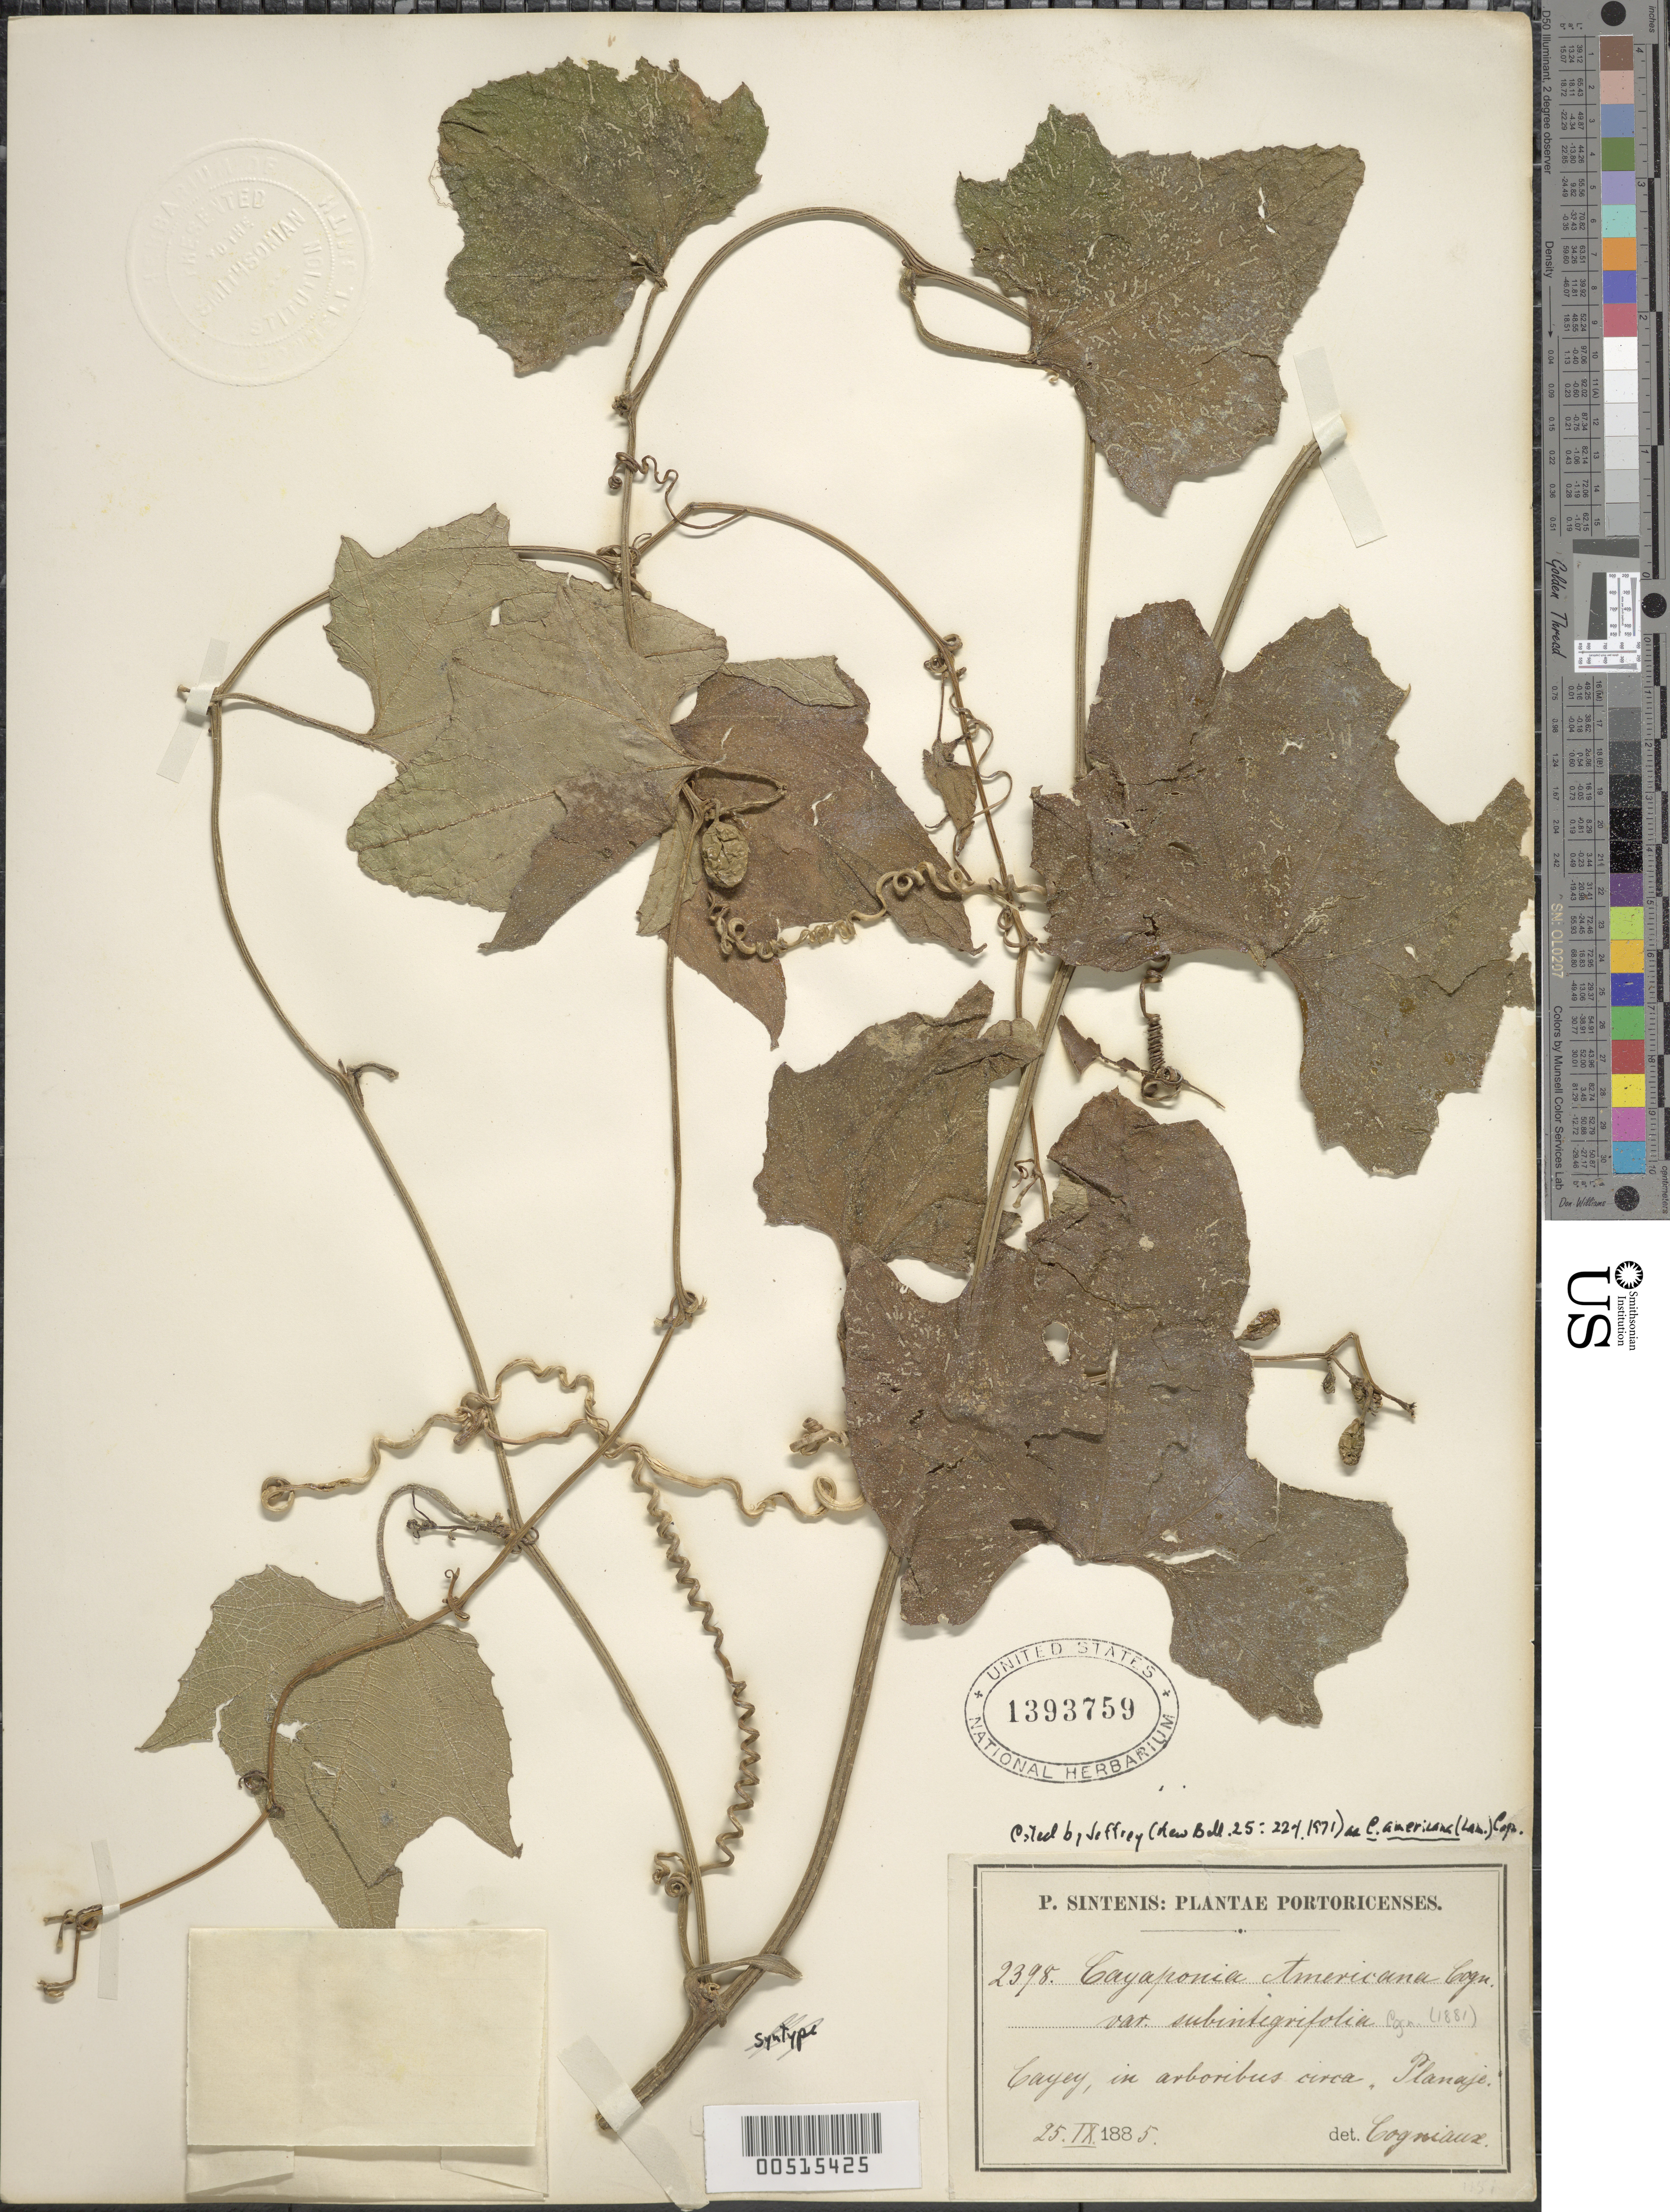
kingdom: Plantae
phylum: Tracheophyta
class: Magnoliopsida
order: Cucurbitales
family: Cucurbitaceae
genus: Cayaponia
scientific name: Cayaponia americana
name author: (Lam.) Cogn.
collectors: P. Sintenis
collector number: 2398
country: Puerto Rico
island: Greater Antilles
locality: Cayey. In arboribus circa "Planaje".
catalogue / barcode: US 91508